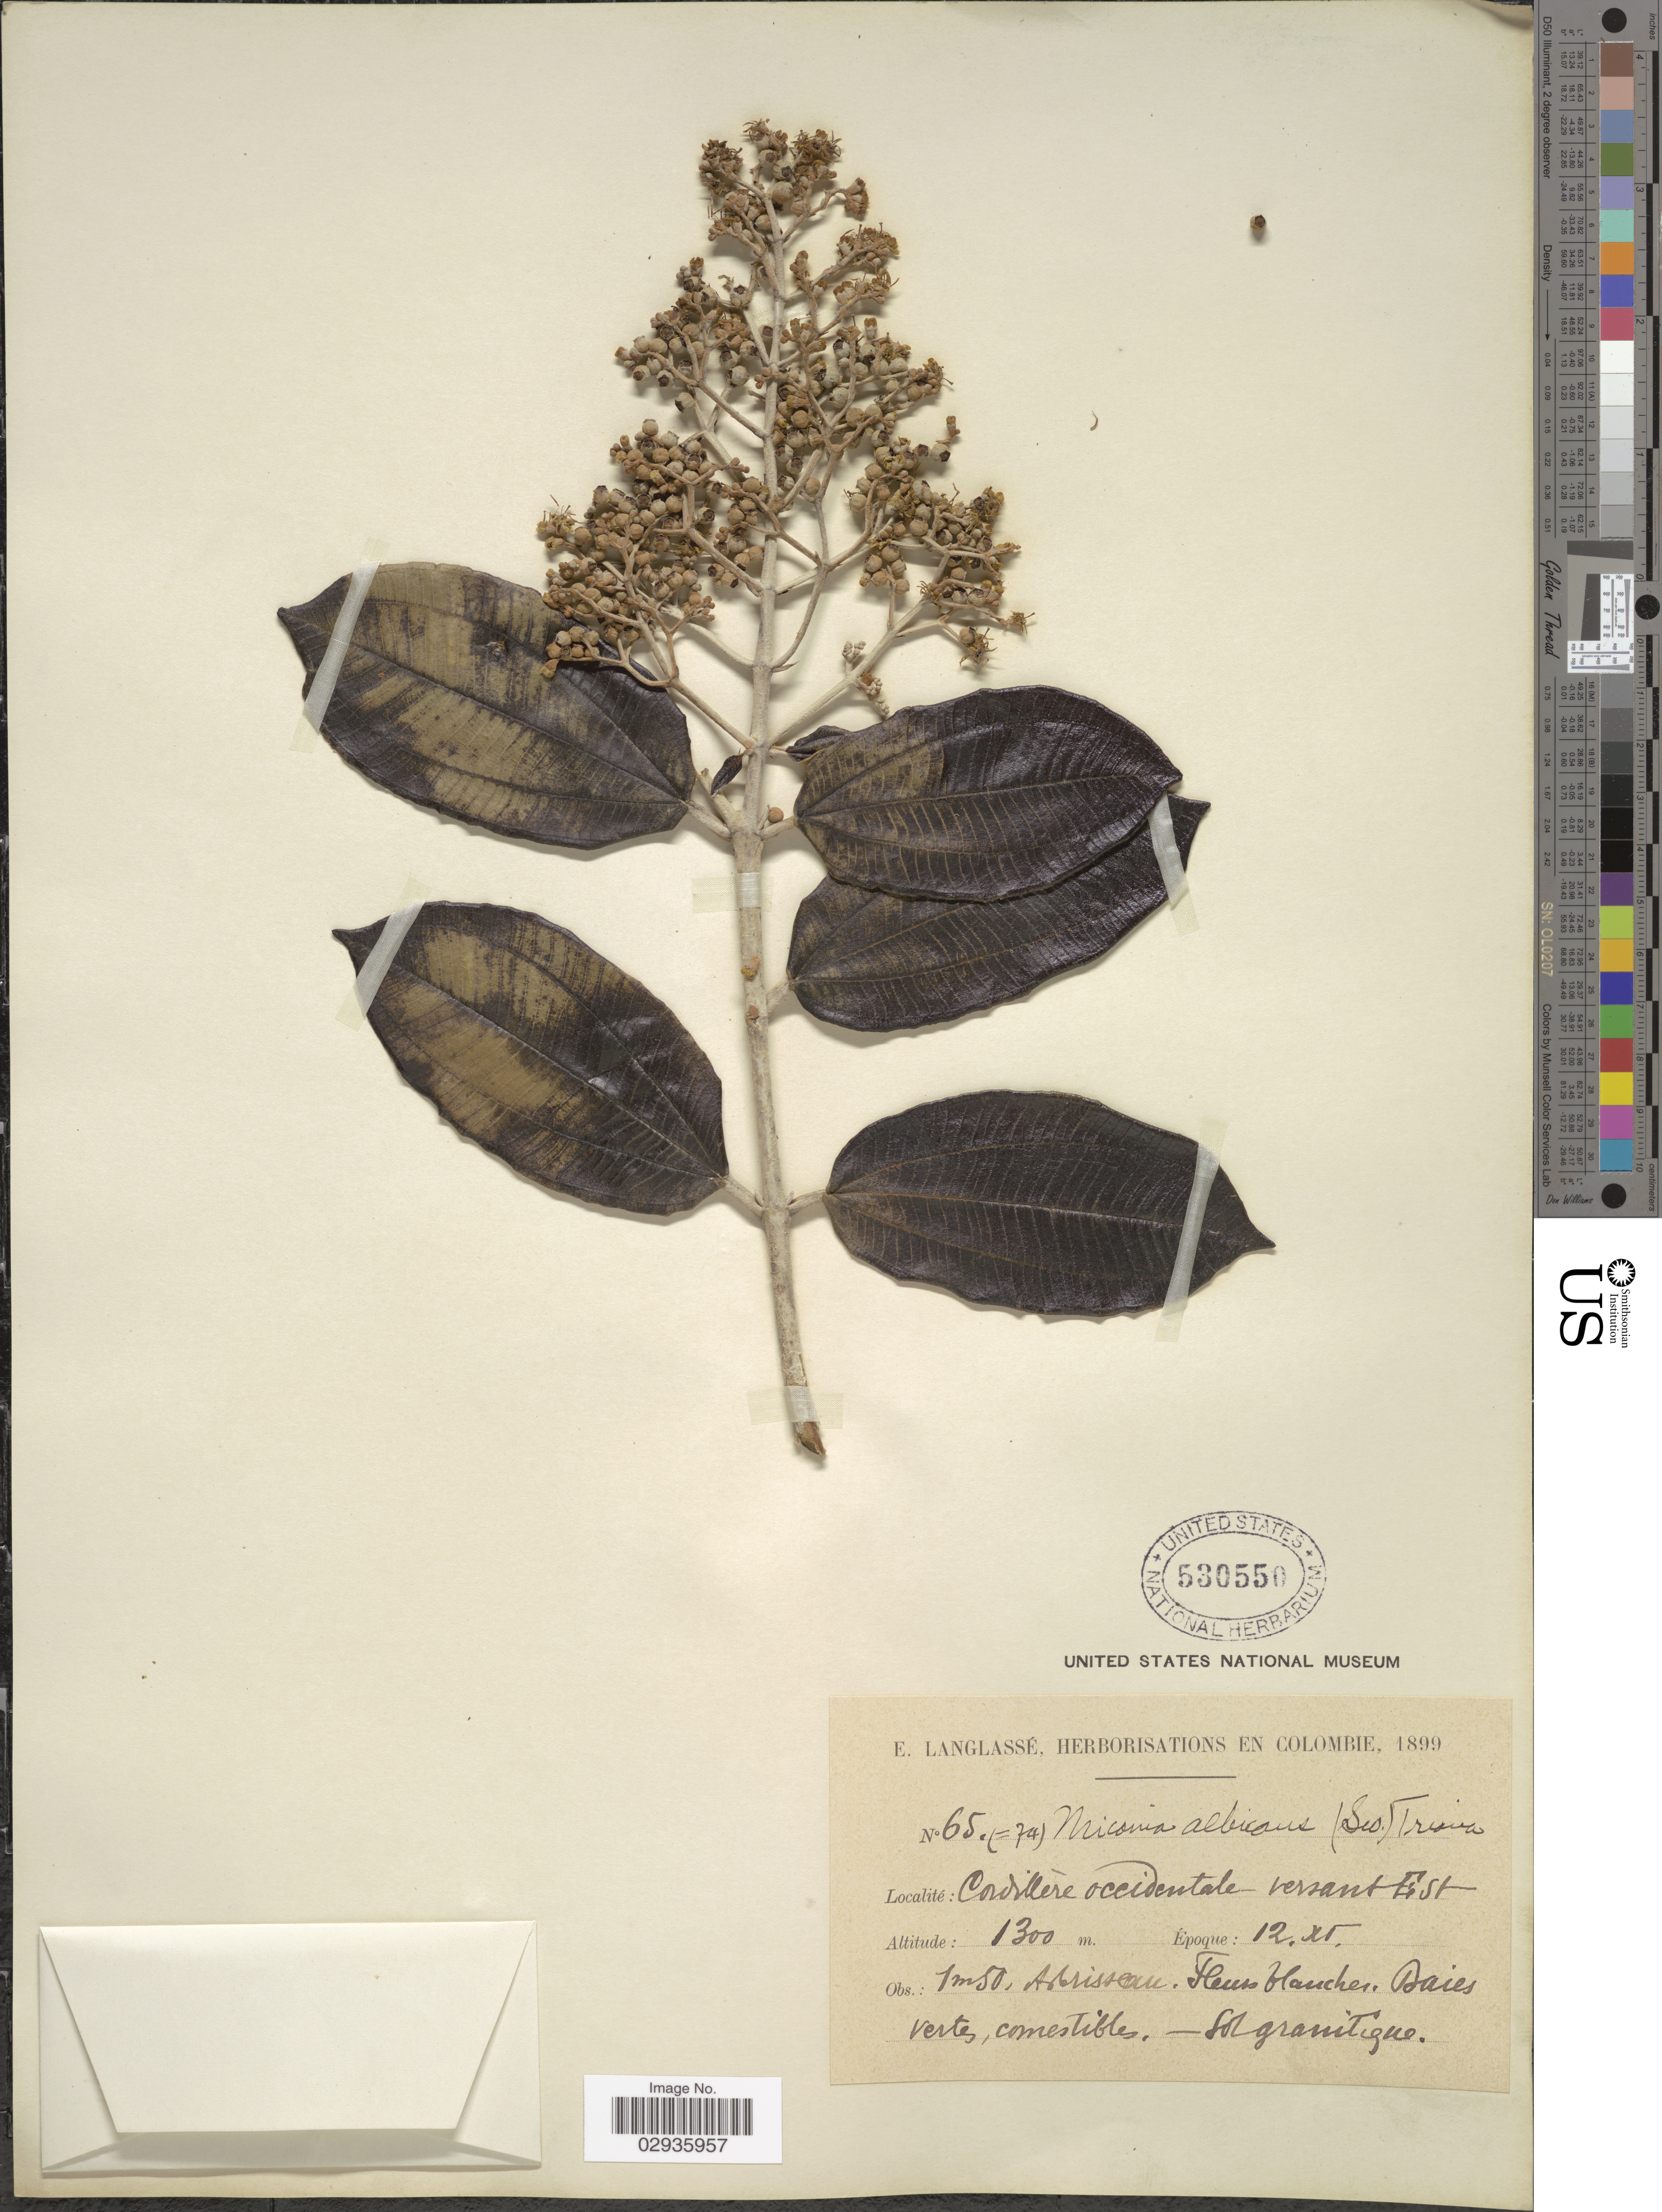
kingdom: Plantae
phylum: Tracheophyta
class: Magnoliopsida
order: Myrtales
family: Melastomataceae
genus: Miconia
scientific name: Miconia albicans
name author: (Sw.) Steud.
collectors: E. Langlassé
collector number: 65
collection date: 1899-11-12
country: Colombia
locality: Cordillera occidentale versant Est.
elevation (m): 1300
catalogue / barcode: US 530550